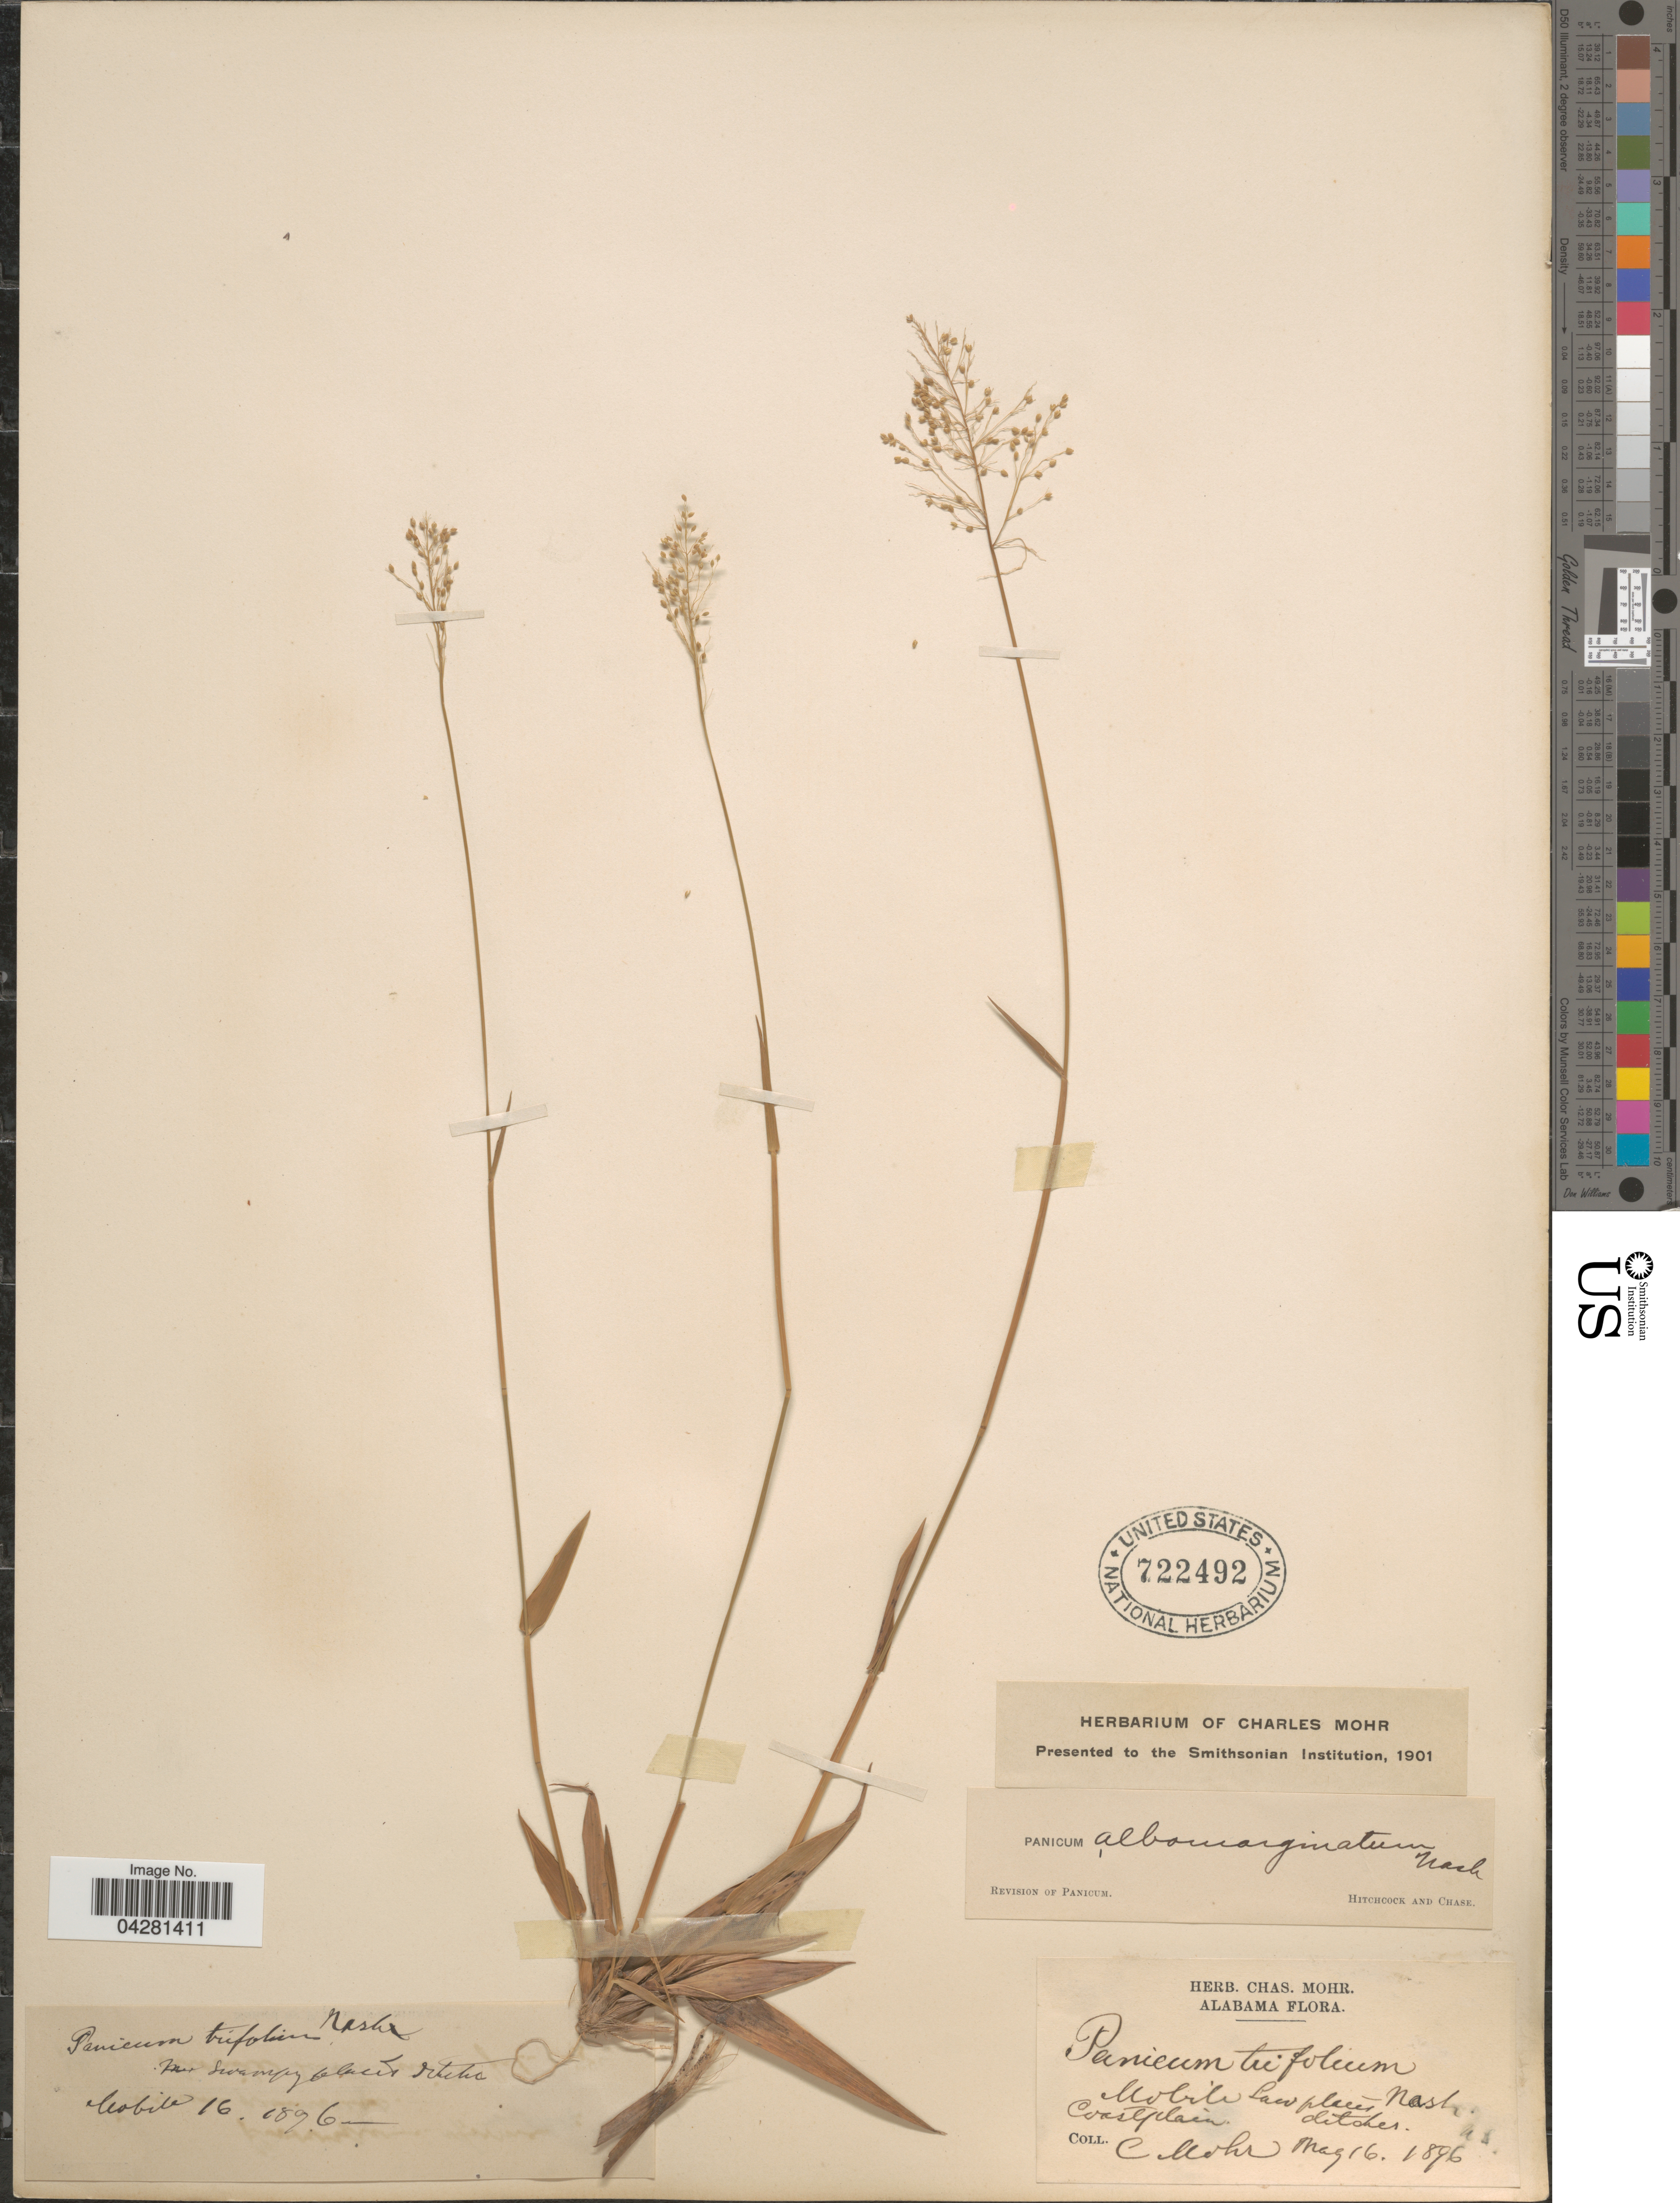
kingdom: Plantae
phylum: Tracheophyta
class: Liliopsida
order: Poales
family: Poaceae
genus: Dichanthelium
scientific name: Dichanthelium dichotomum var. unciphyllum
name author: (Trin.) Davidse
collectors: Mohr, C. T. (herbarium)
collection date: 1896-05-16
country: United States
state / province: Alabama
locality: Mobile. Low places ditches. Coastplain.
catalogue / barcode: US 722492